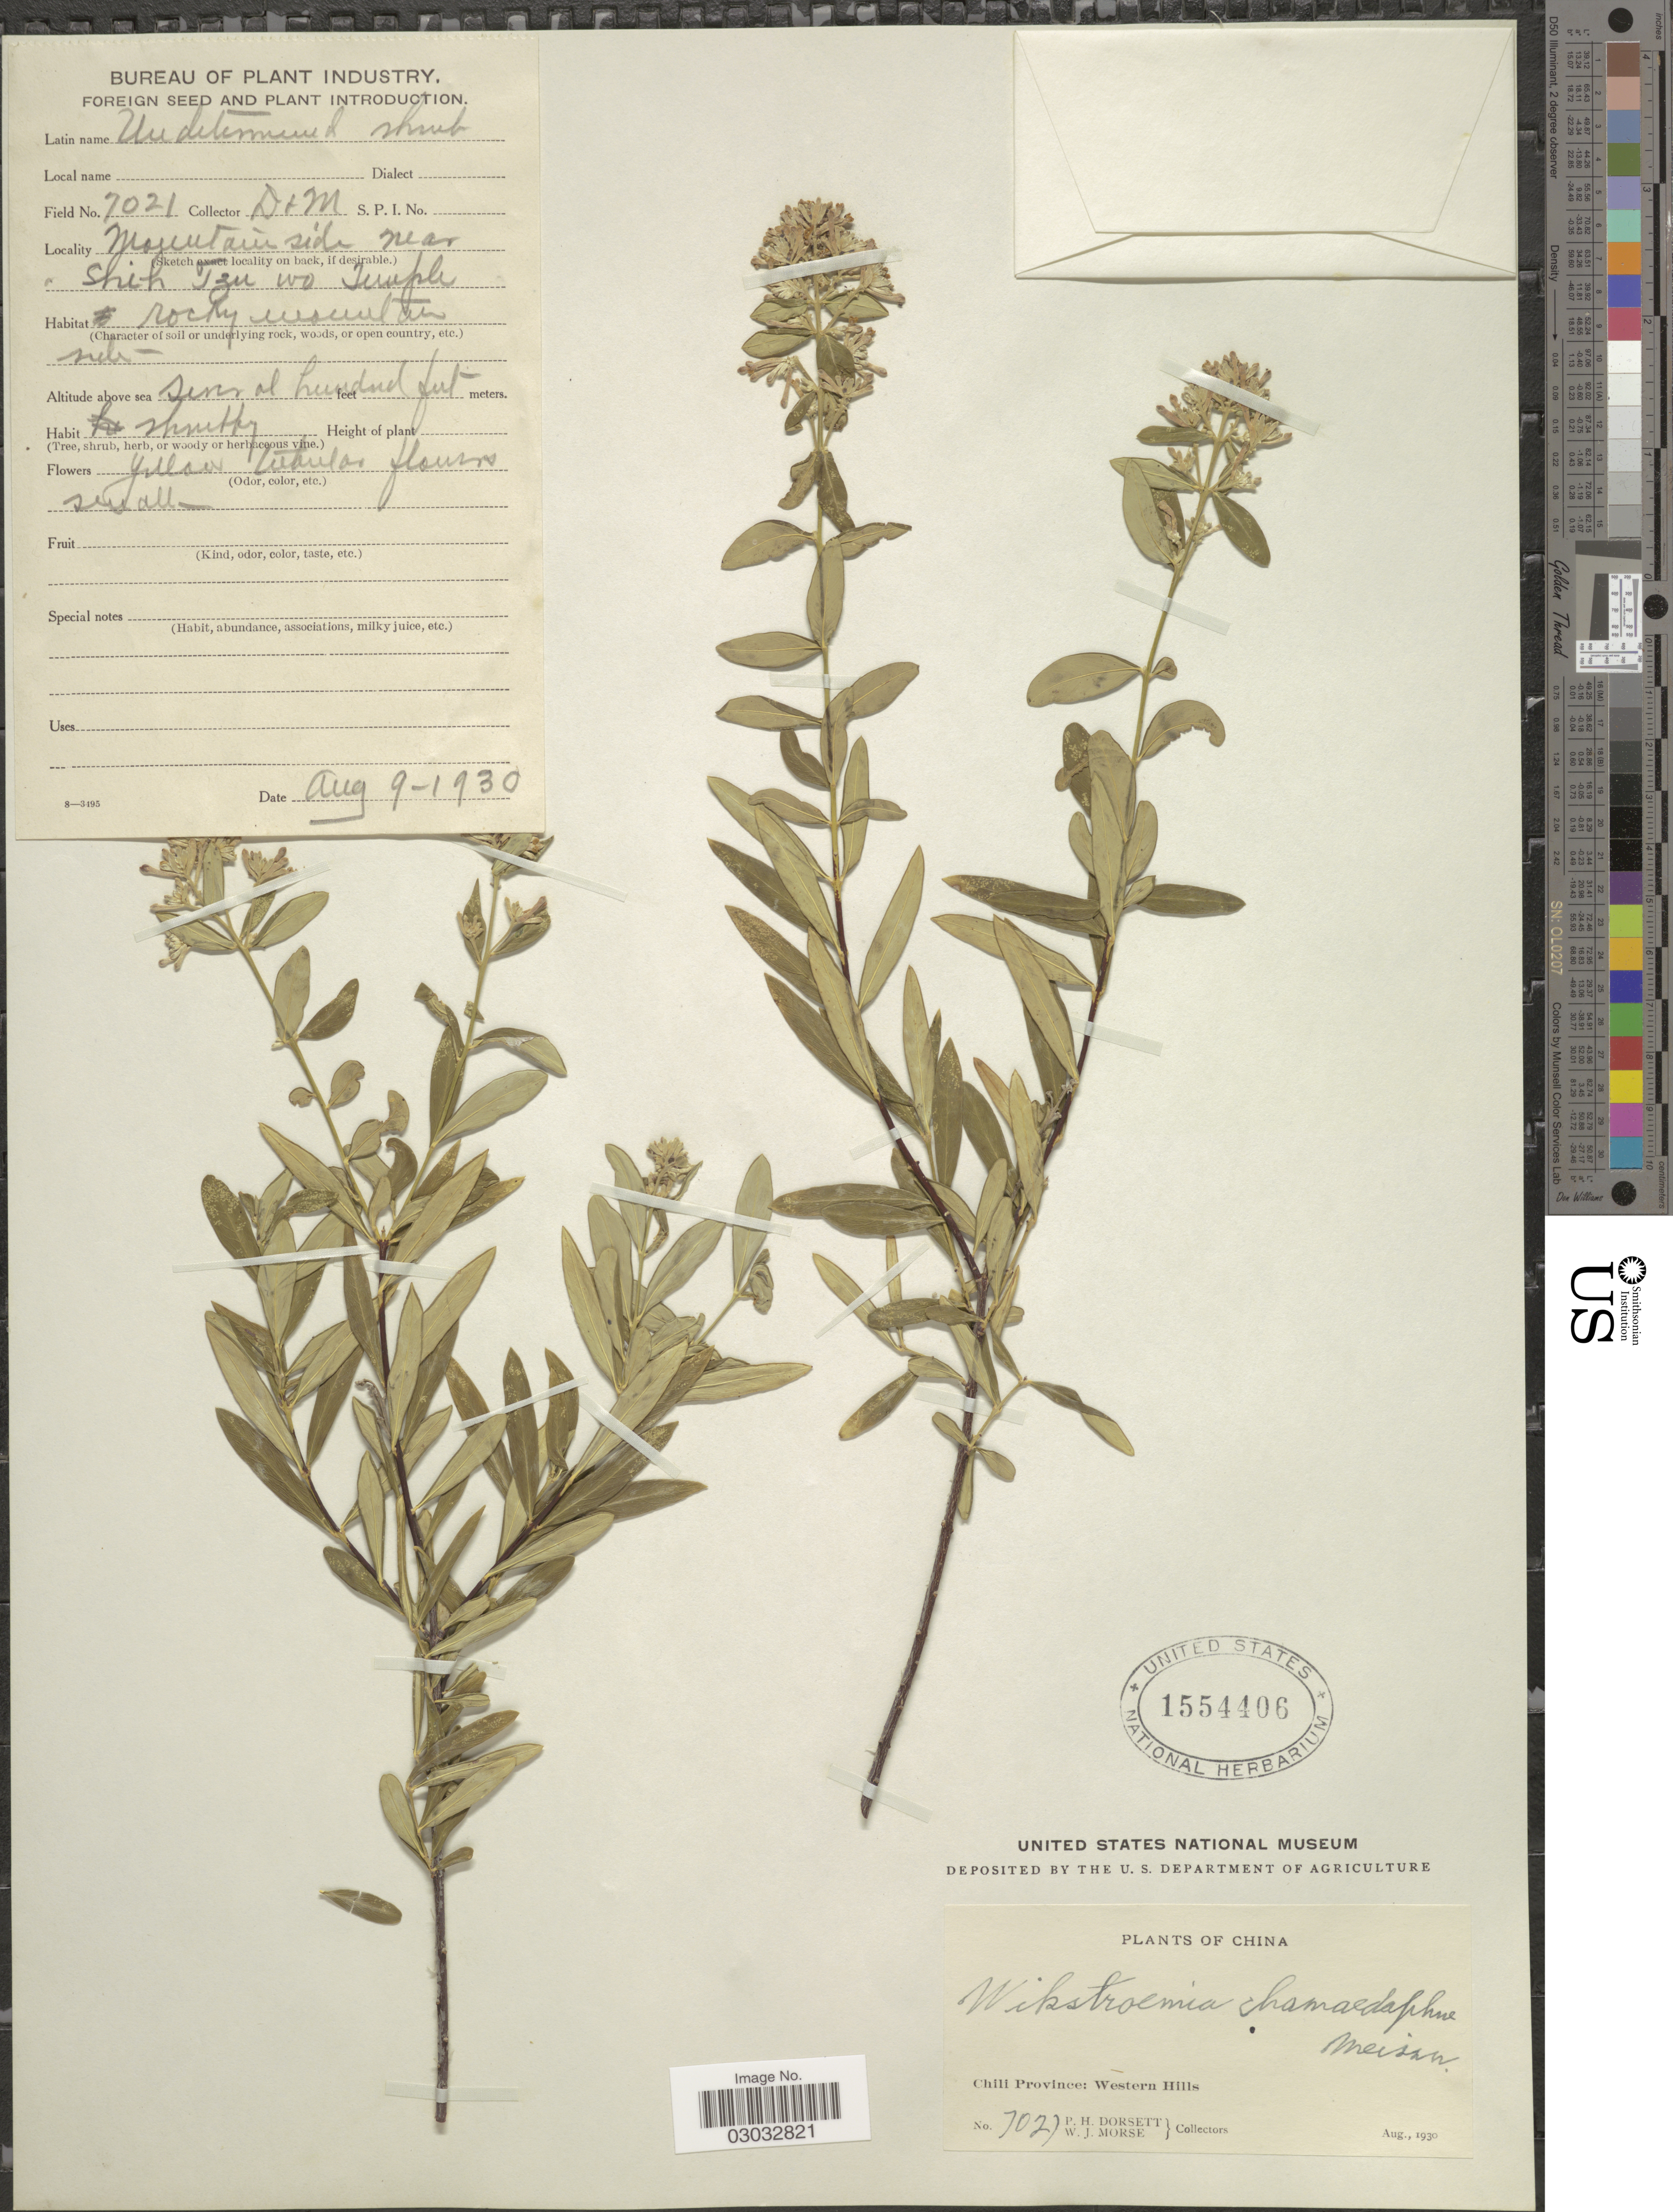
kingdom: Plantae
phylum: Tracheophyta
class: Magnoliopsida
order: Malvales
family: Thymelaeaceae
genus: Wikstroemia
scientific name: Wikstroemia chamaedaphne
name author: (Bunge) Meisn.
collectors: P. H. Dorsett & W. J. Morse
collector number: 7021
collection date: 1930-08-09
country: China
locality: Chili Province: Western Hills, Mountain side near Shih Tzu wo Temple.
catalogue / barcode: US 1554406